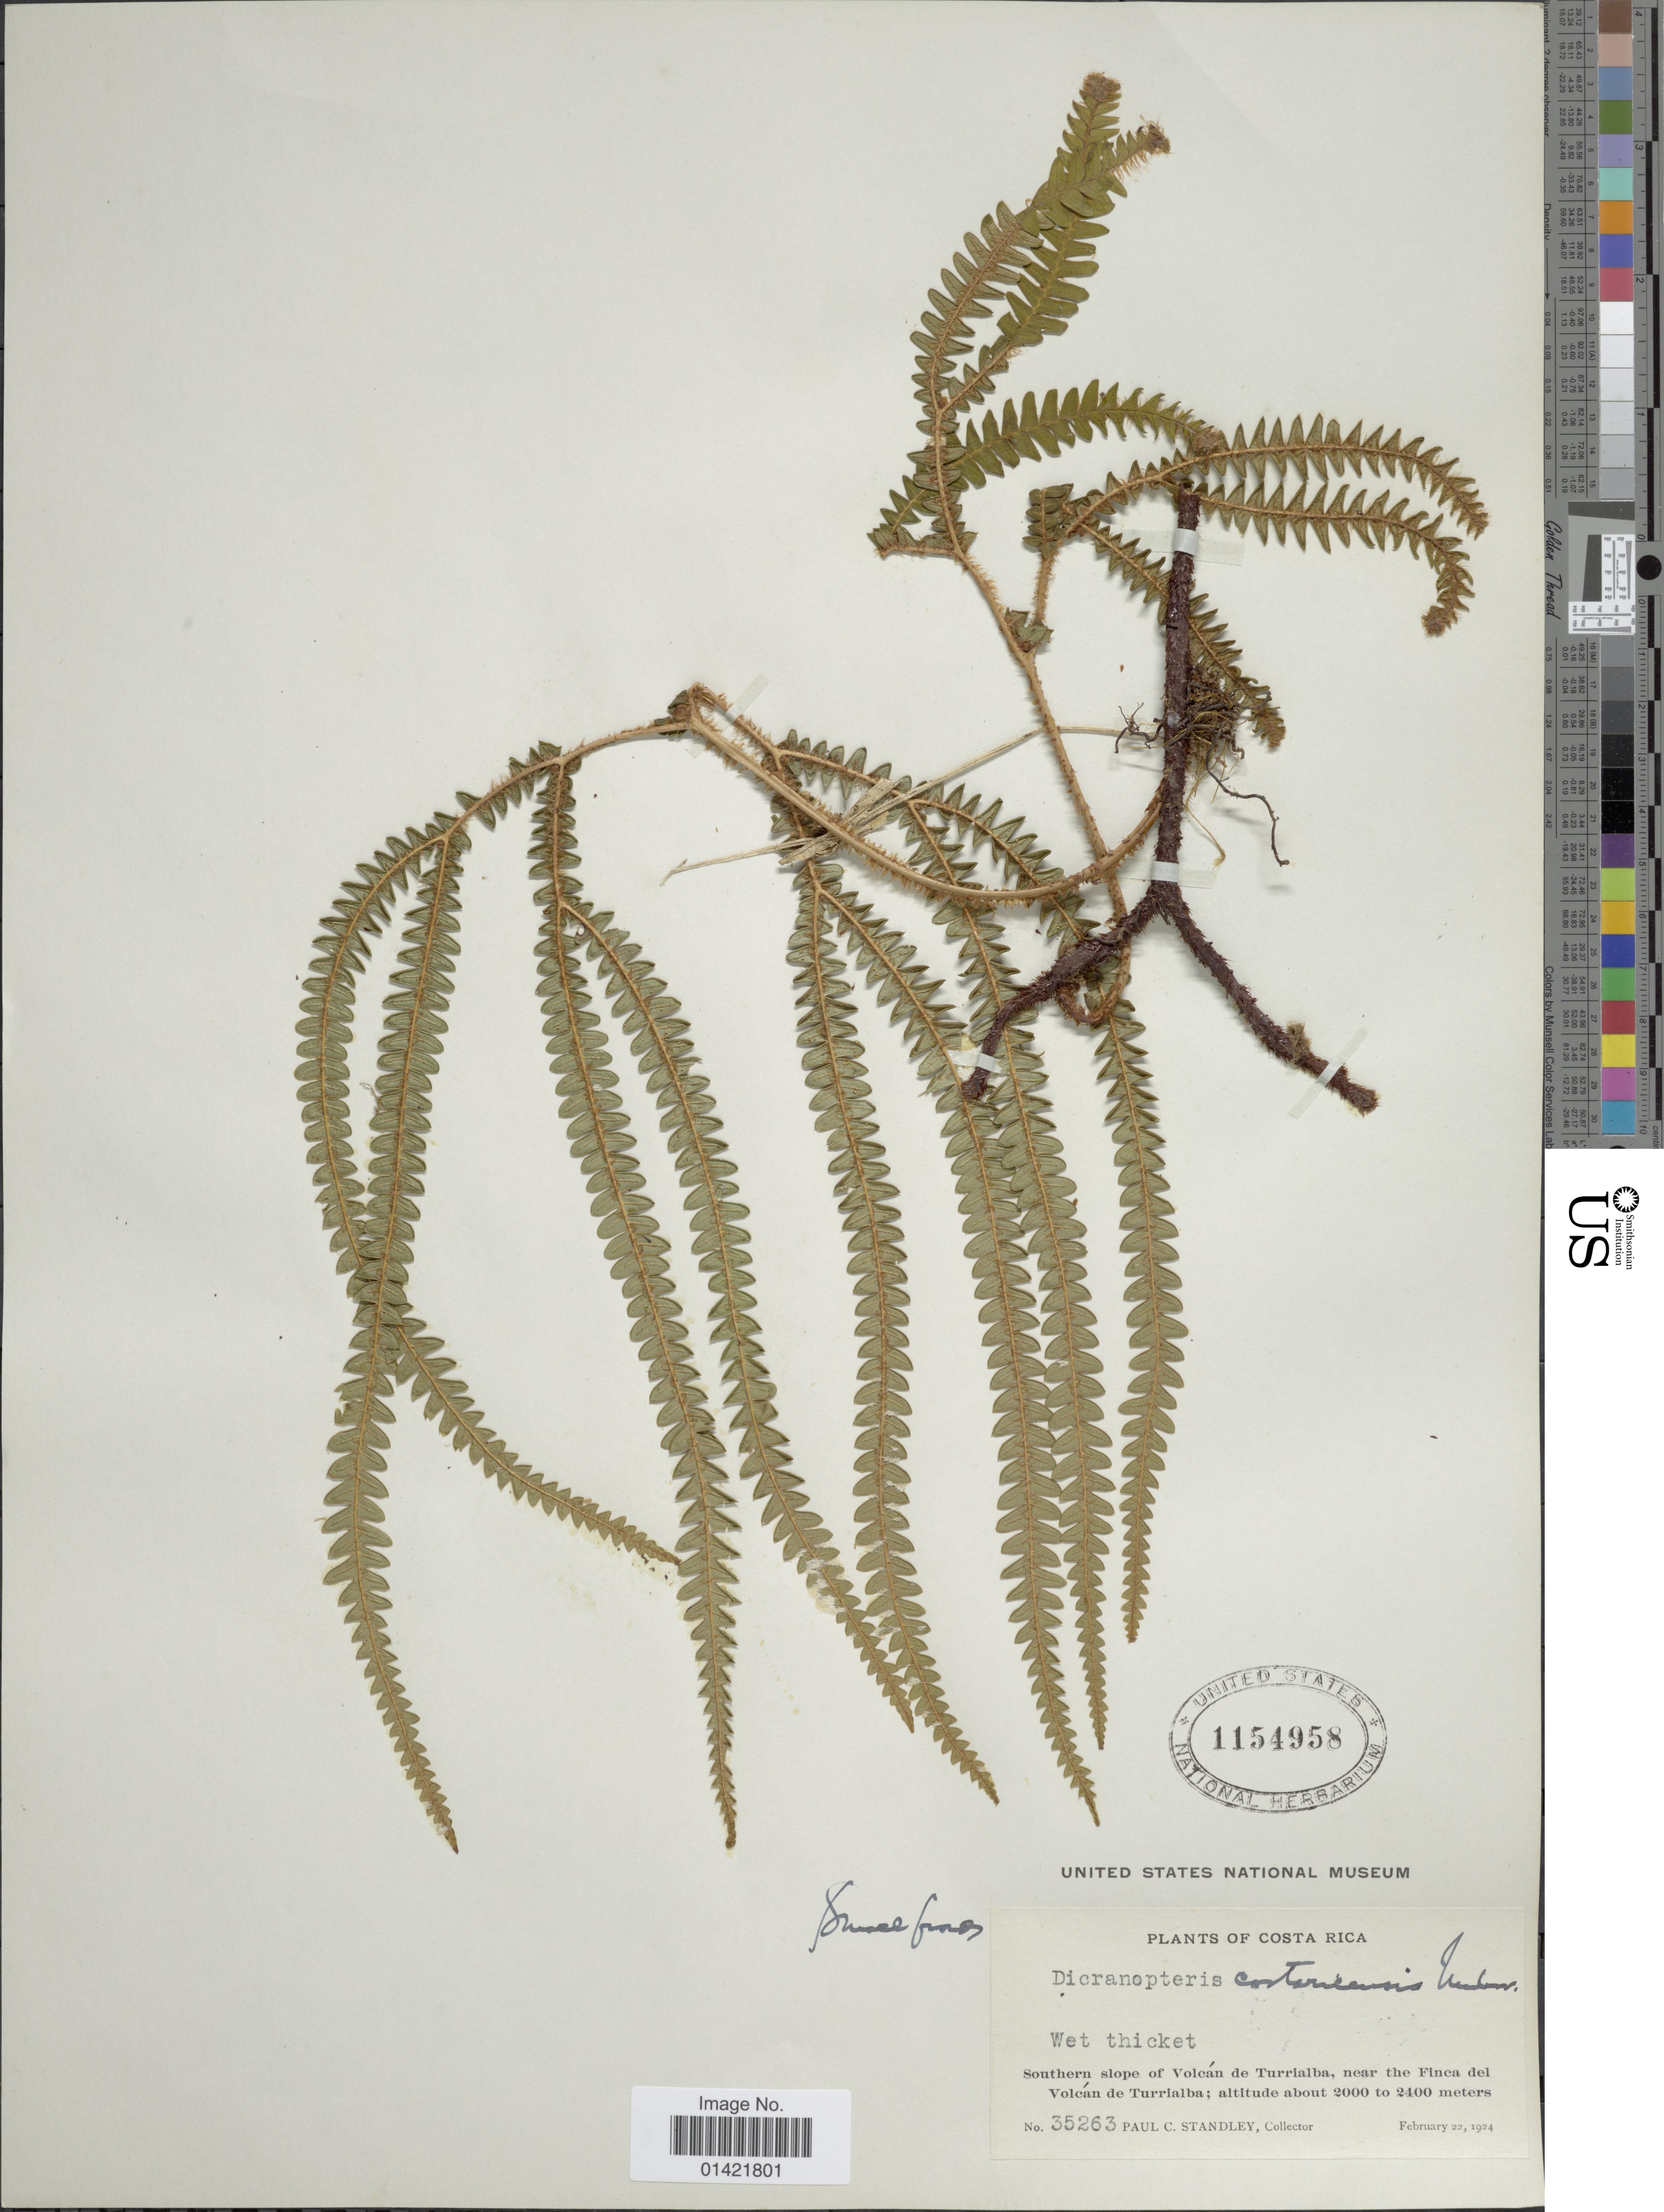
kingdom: Plantae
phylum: Tracheophyta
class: Polypodiopsida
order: Gleicheniales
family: Gleicheniaceae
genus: Sticherus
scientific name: Sticherus revolutus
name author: (Kunth) Ching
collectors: P. C. Standley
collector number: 35263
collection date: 1924-02-22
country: Costa Rica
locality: Southern slope of Volcan de Turrialba, near the Finca del Volcan de Turrialba.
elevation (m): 2000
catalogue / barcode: US 1154958